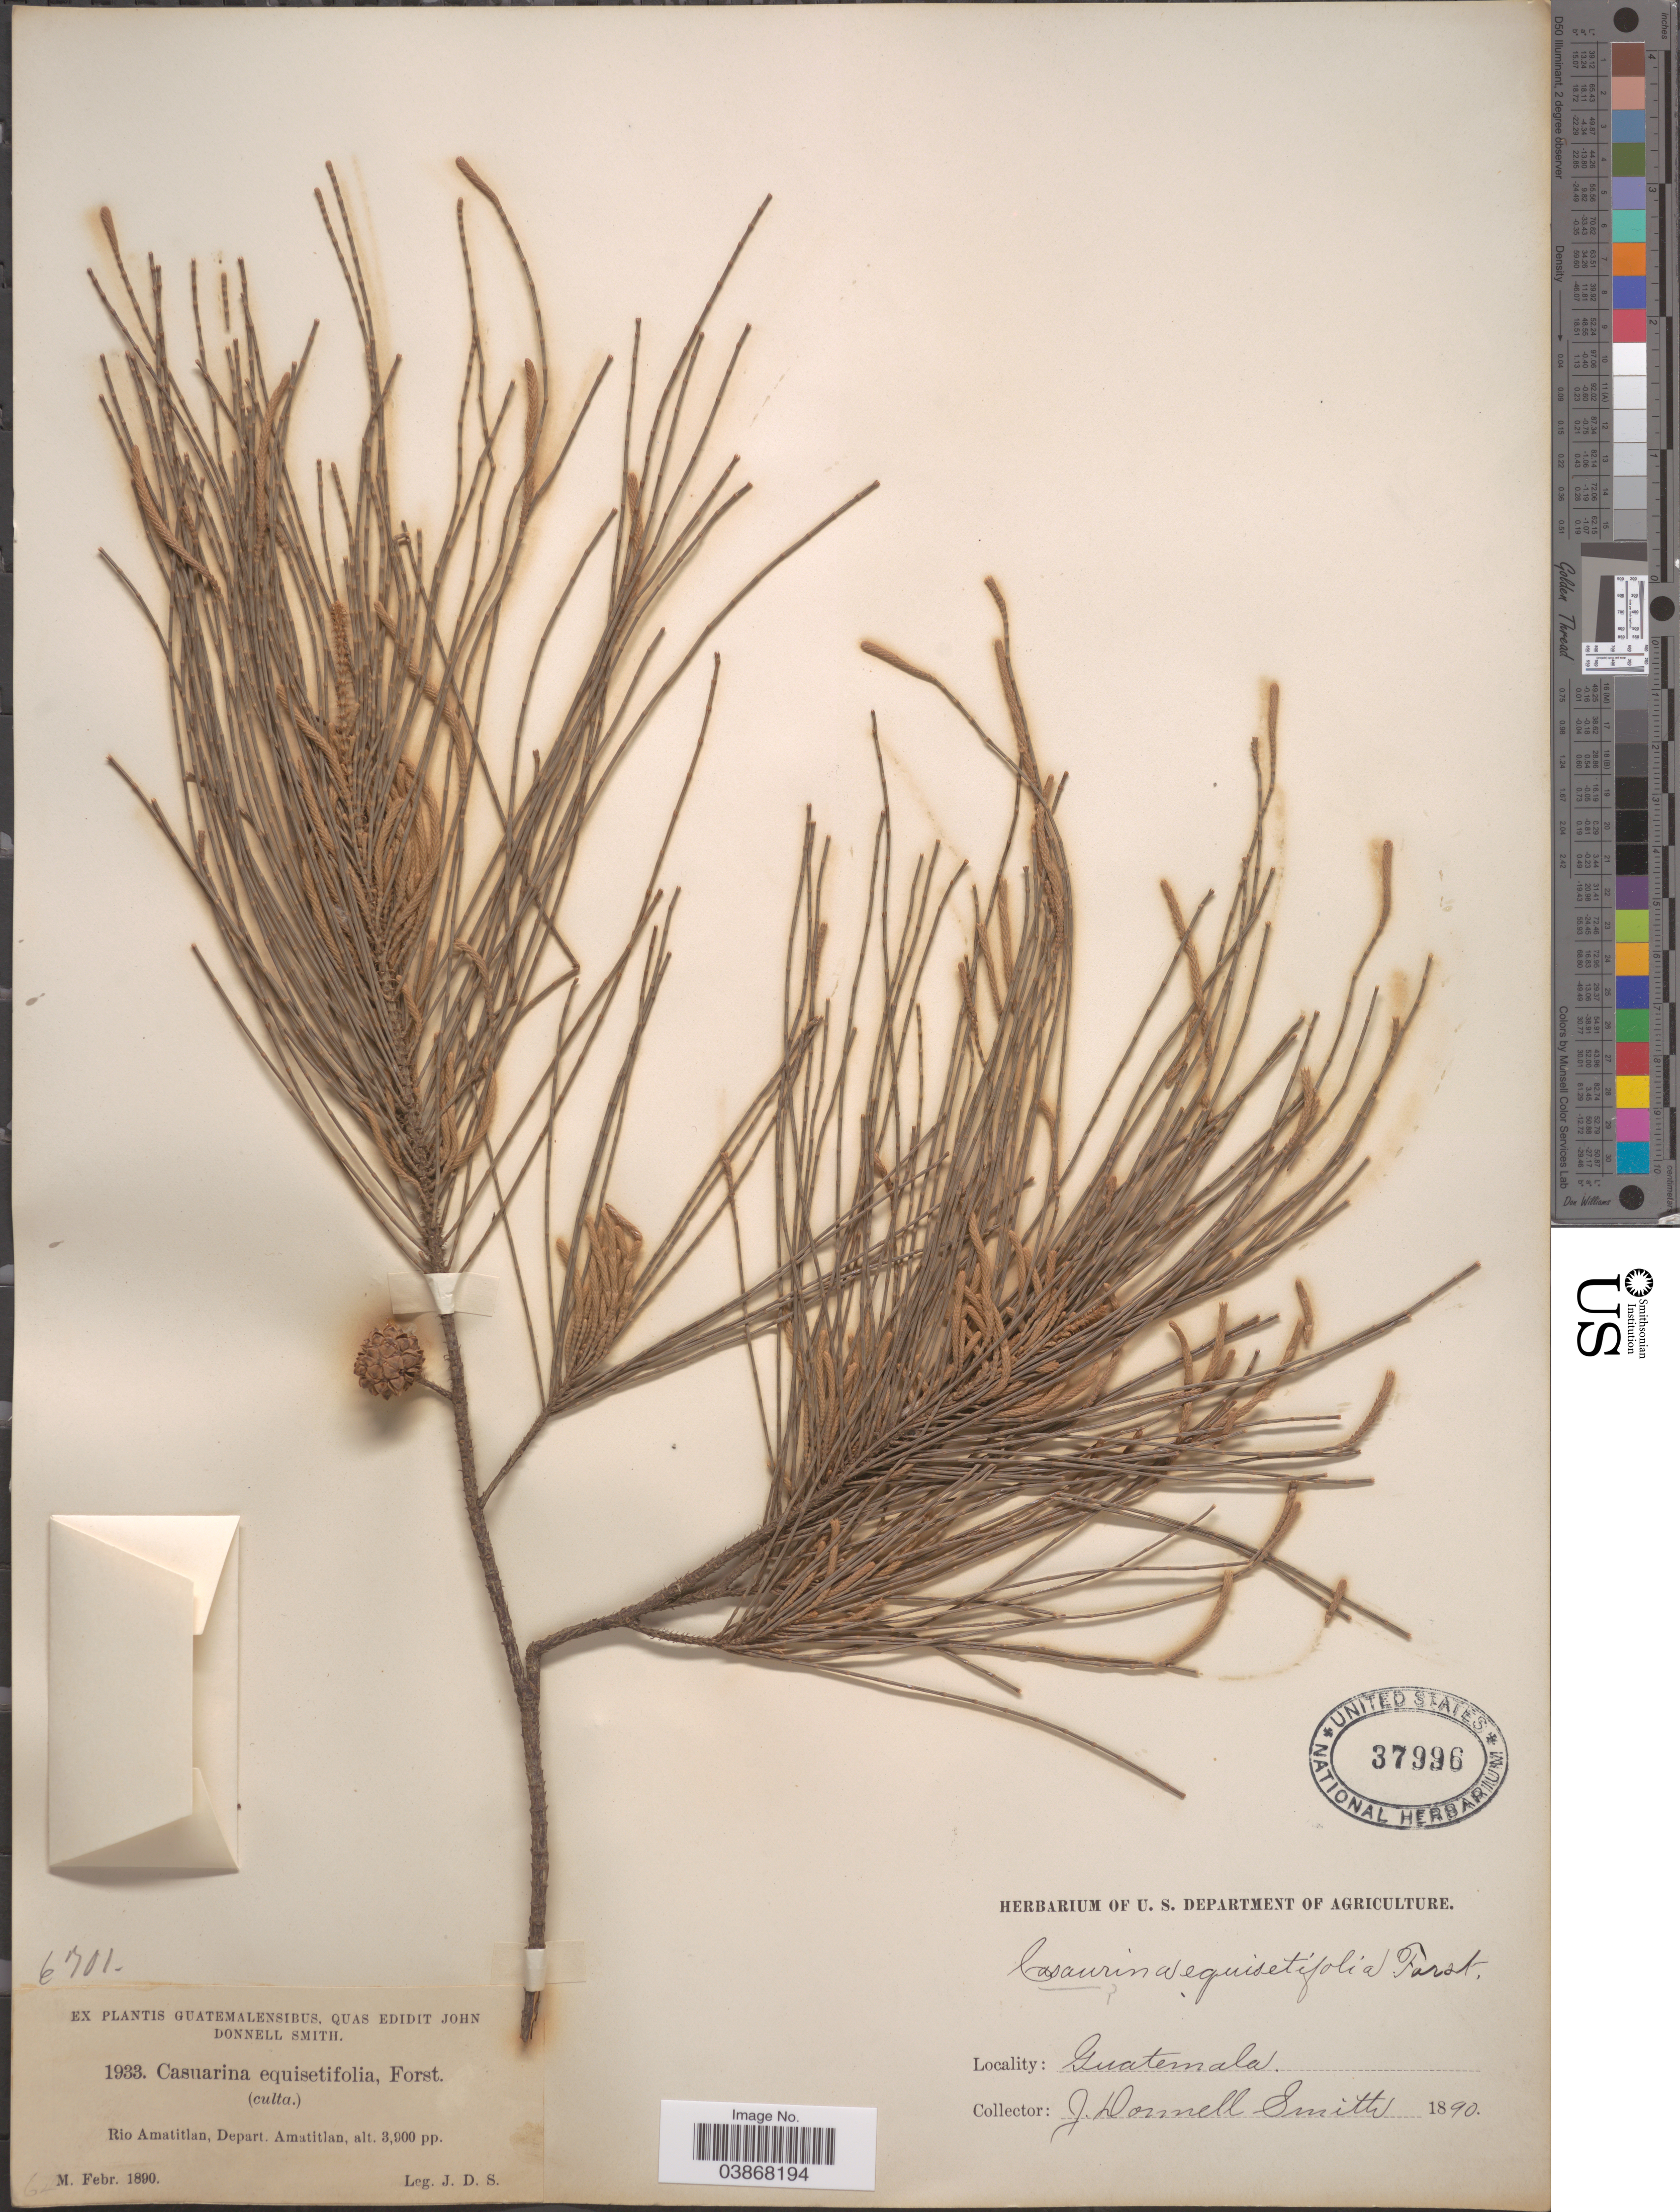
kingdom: Plantae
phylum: Tracheophyta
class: Magnoliopsida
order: Fagales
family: Casuarinaceae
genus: Casuarina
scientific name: Casuarina equisetifolia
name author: L.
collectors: J. Donnell Smith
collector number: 1933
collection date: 1890-02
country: Guatemala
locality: Rio Amatitlan, Depart. Amatitlan.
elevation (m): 1189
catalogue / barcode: US 37996